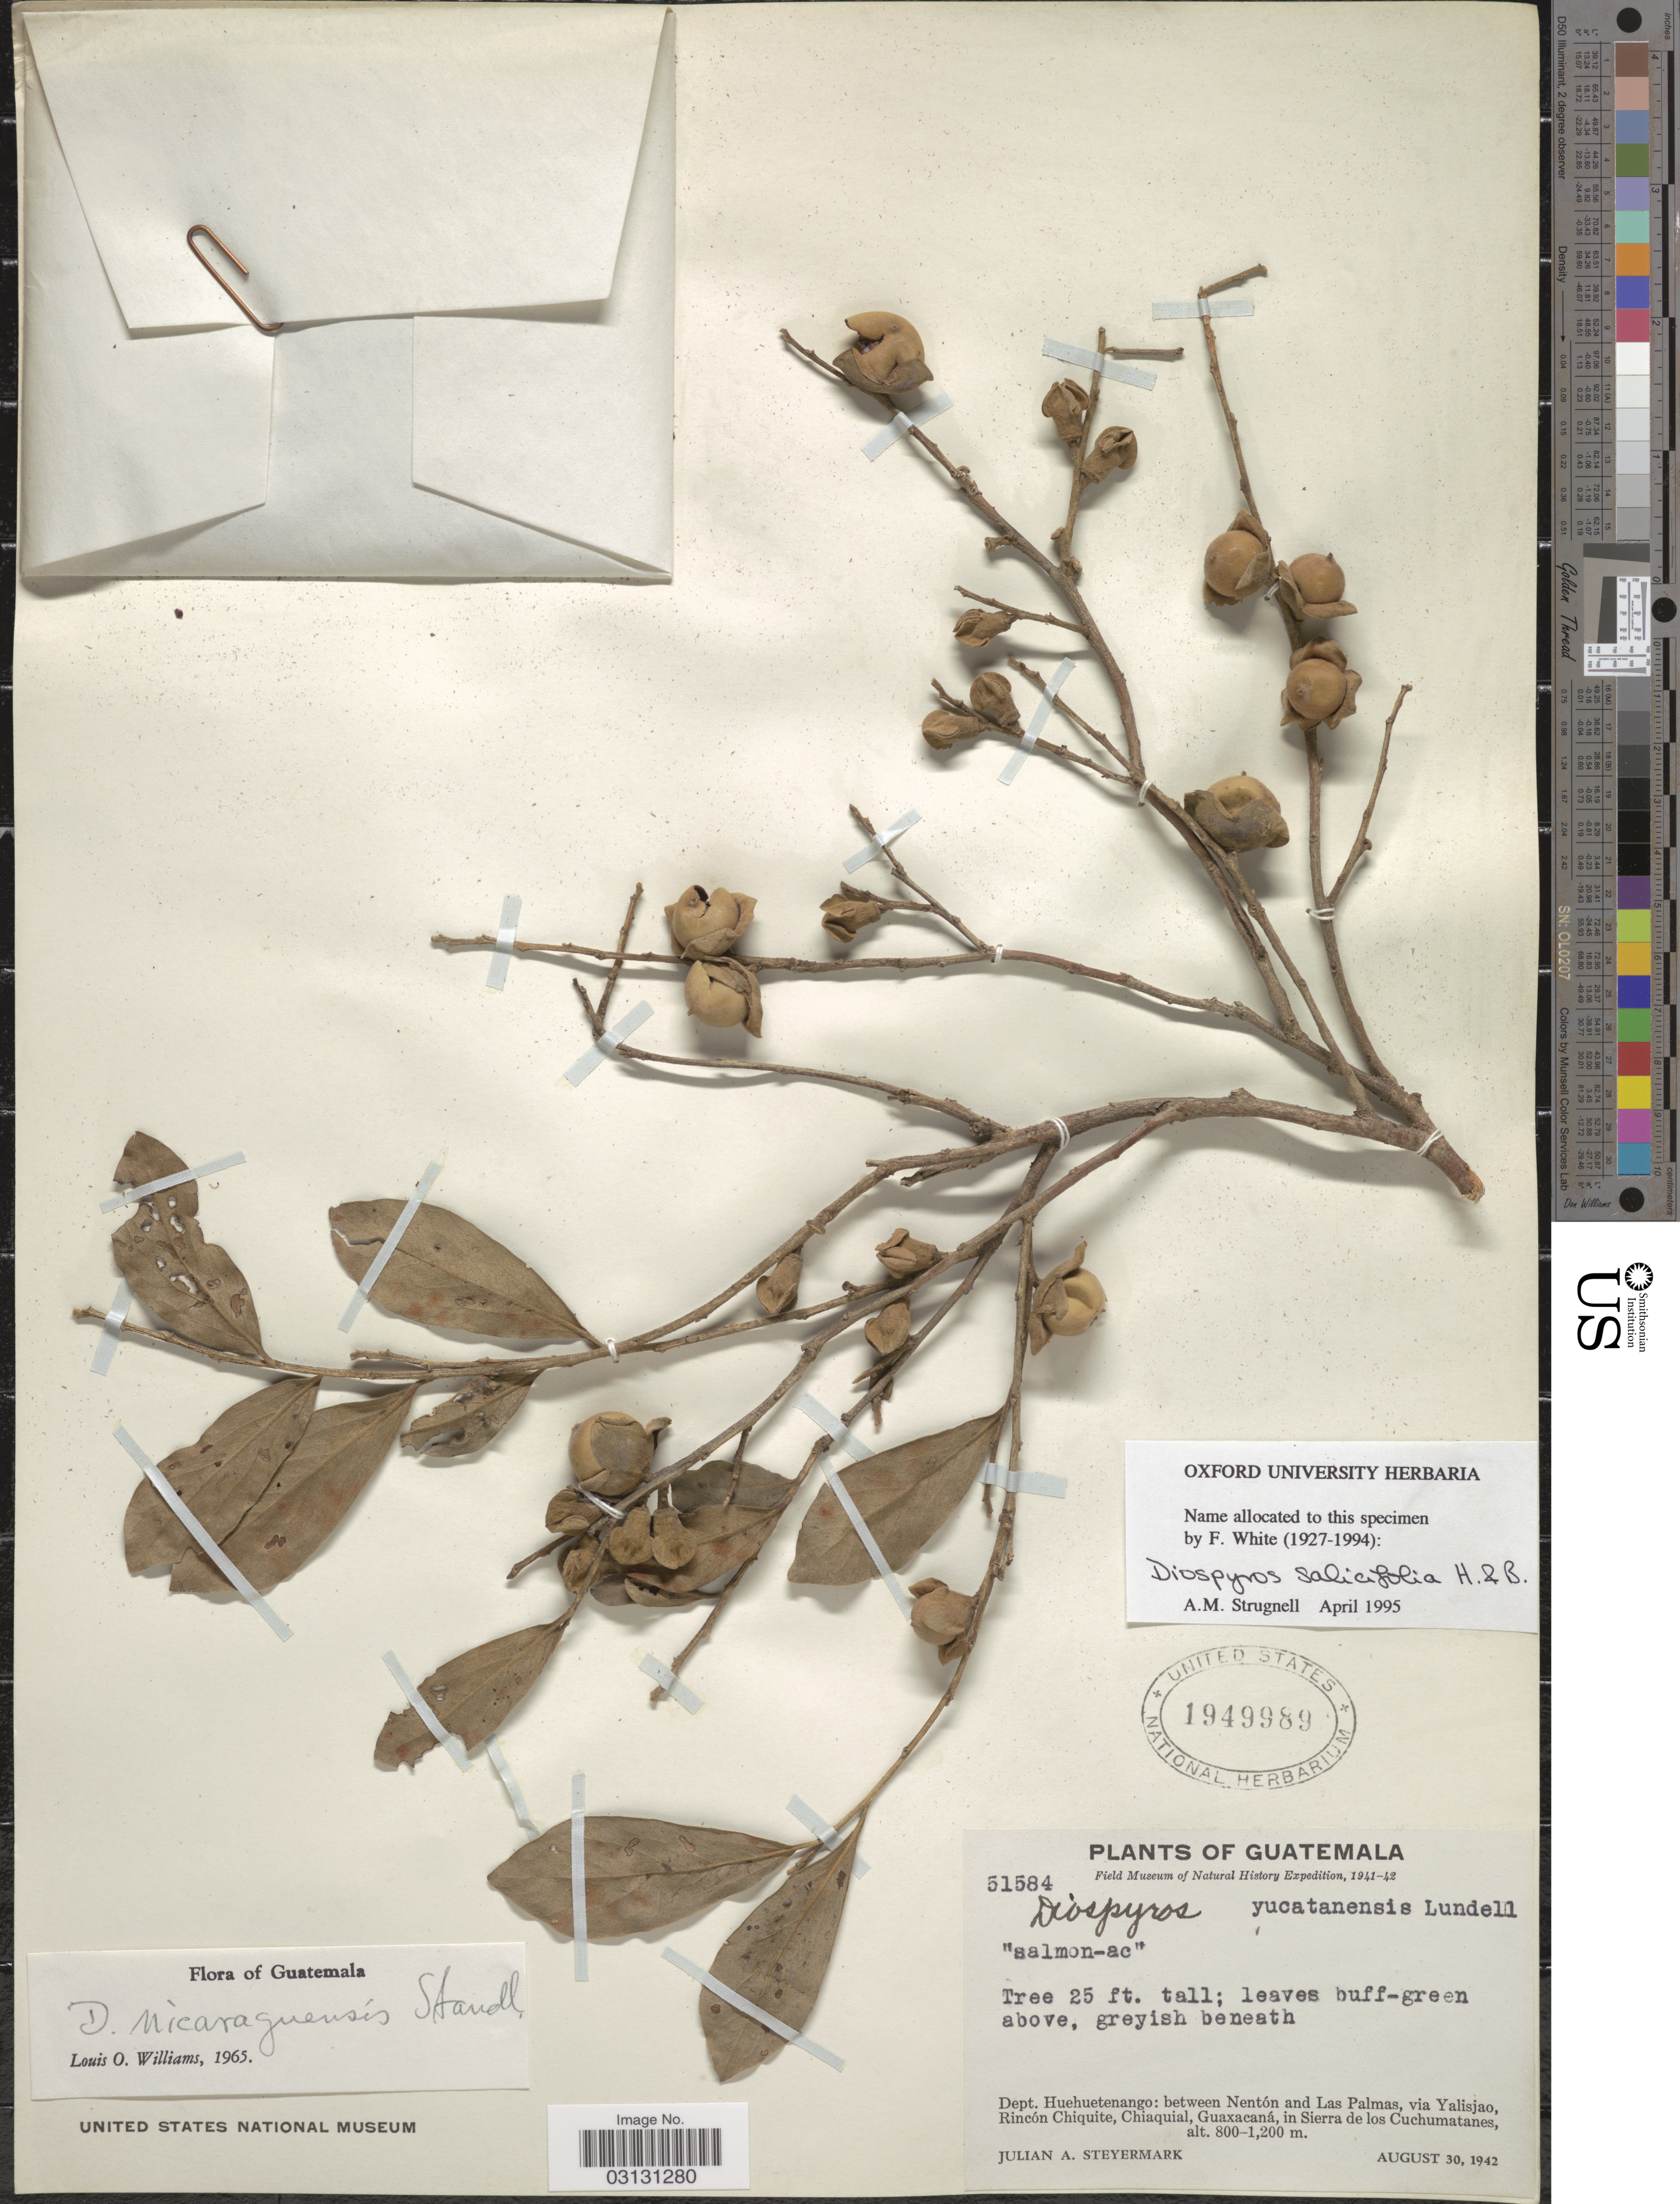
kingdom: Plantae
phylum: Tracheophyta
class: Magnoliopsida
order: Ericales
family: Ebenaceae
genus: Diospyros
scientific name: Diospyros salicifolia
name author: Humb. & Bonpl. ex Willd.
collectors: J. Steyermark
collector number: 51584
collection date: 1942-08-30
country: Guatemala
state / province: Huehuetenango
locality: Dept. Huehuetenango: between Nentón and Las Palmas, via Yalisjao, Rincón Chiquite, Chiaquial, Guaxacaná, in Sierra de los Cuchumantanes.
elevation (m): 800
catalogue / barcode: US 1949989